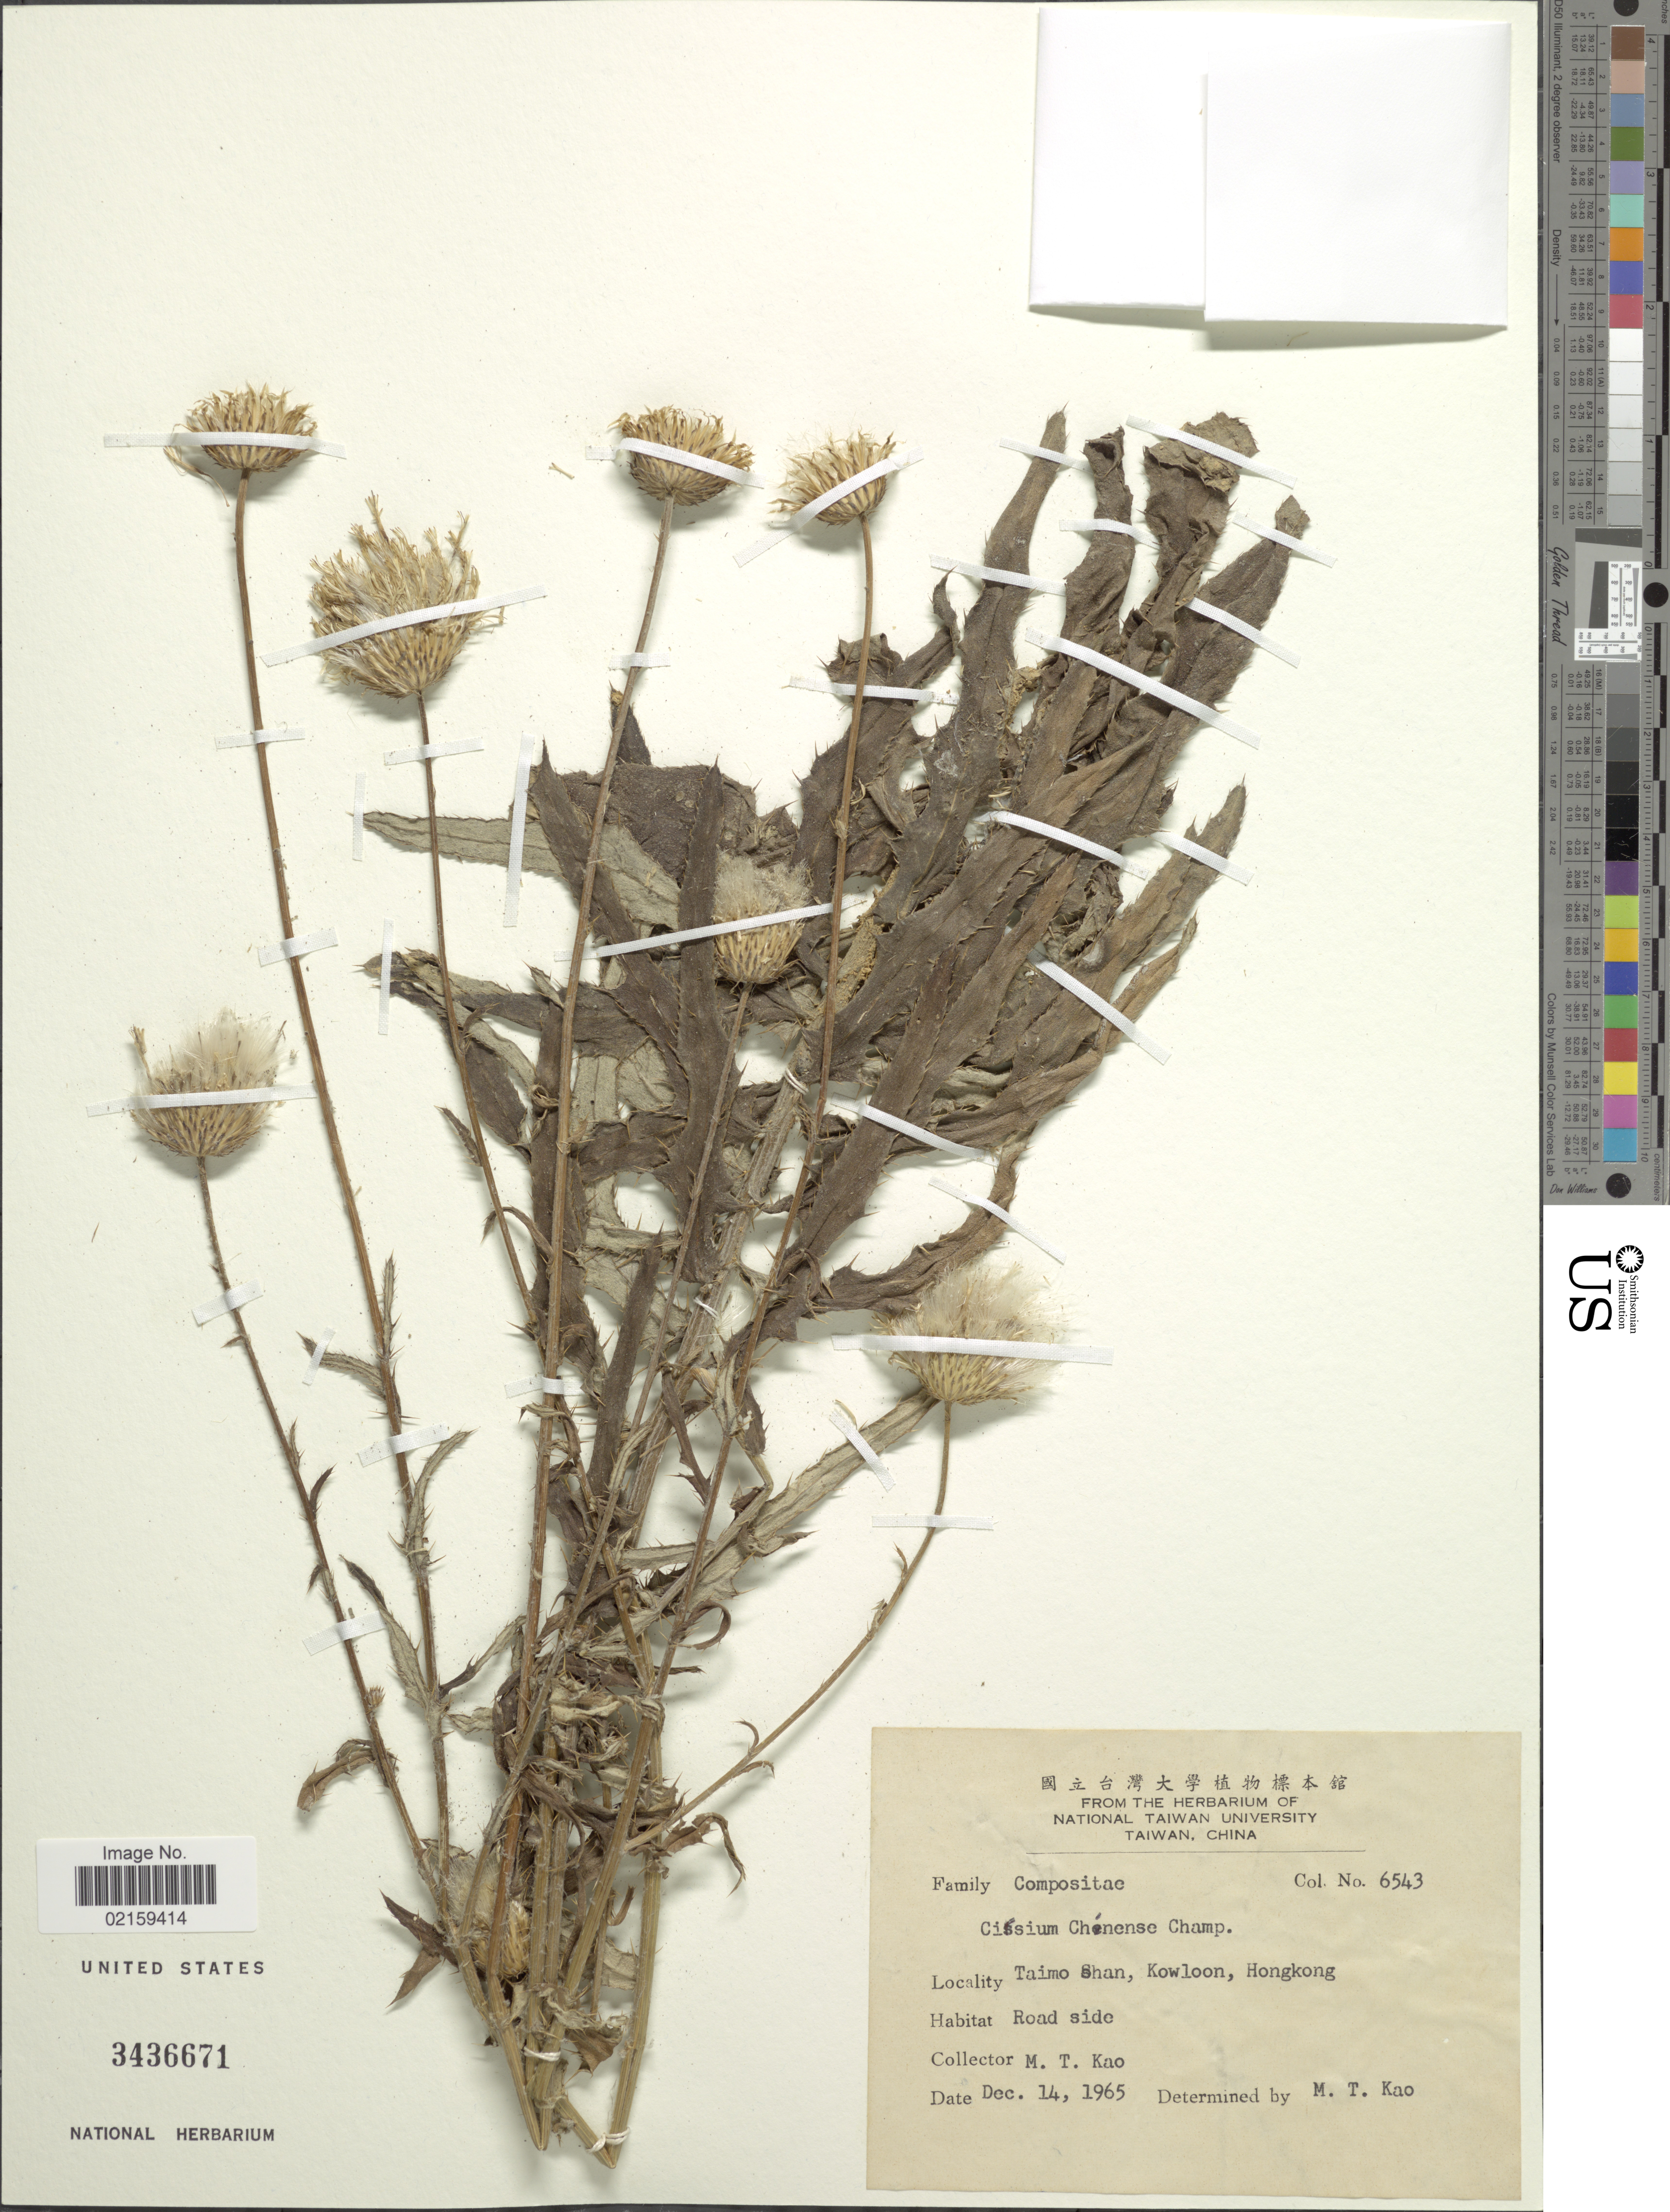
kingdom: Plantae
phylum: Tracheophyta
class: Magnoliopsida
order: Asterales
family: Asteraceae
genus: Cirsium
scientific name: Cirsium lineare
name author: (Thunb.) Sch. Bip.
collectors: M. T. Kao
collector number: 6543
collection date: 1965-12-14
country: China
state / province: Hong Kong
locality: Taimo Shan, Kowloon, HongKong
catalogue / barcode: US 3436671